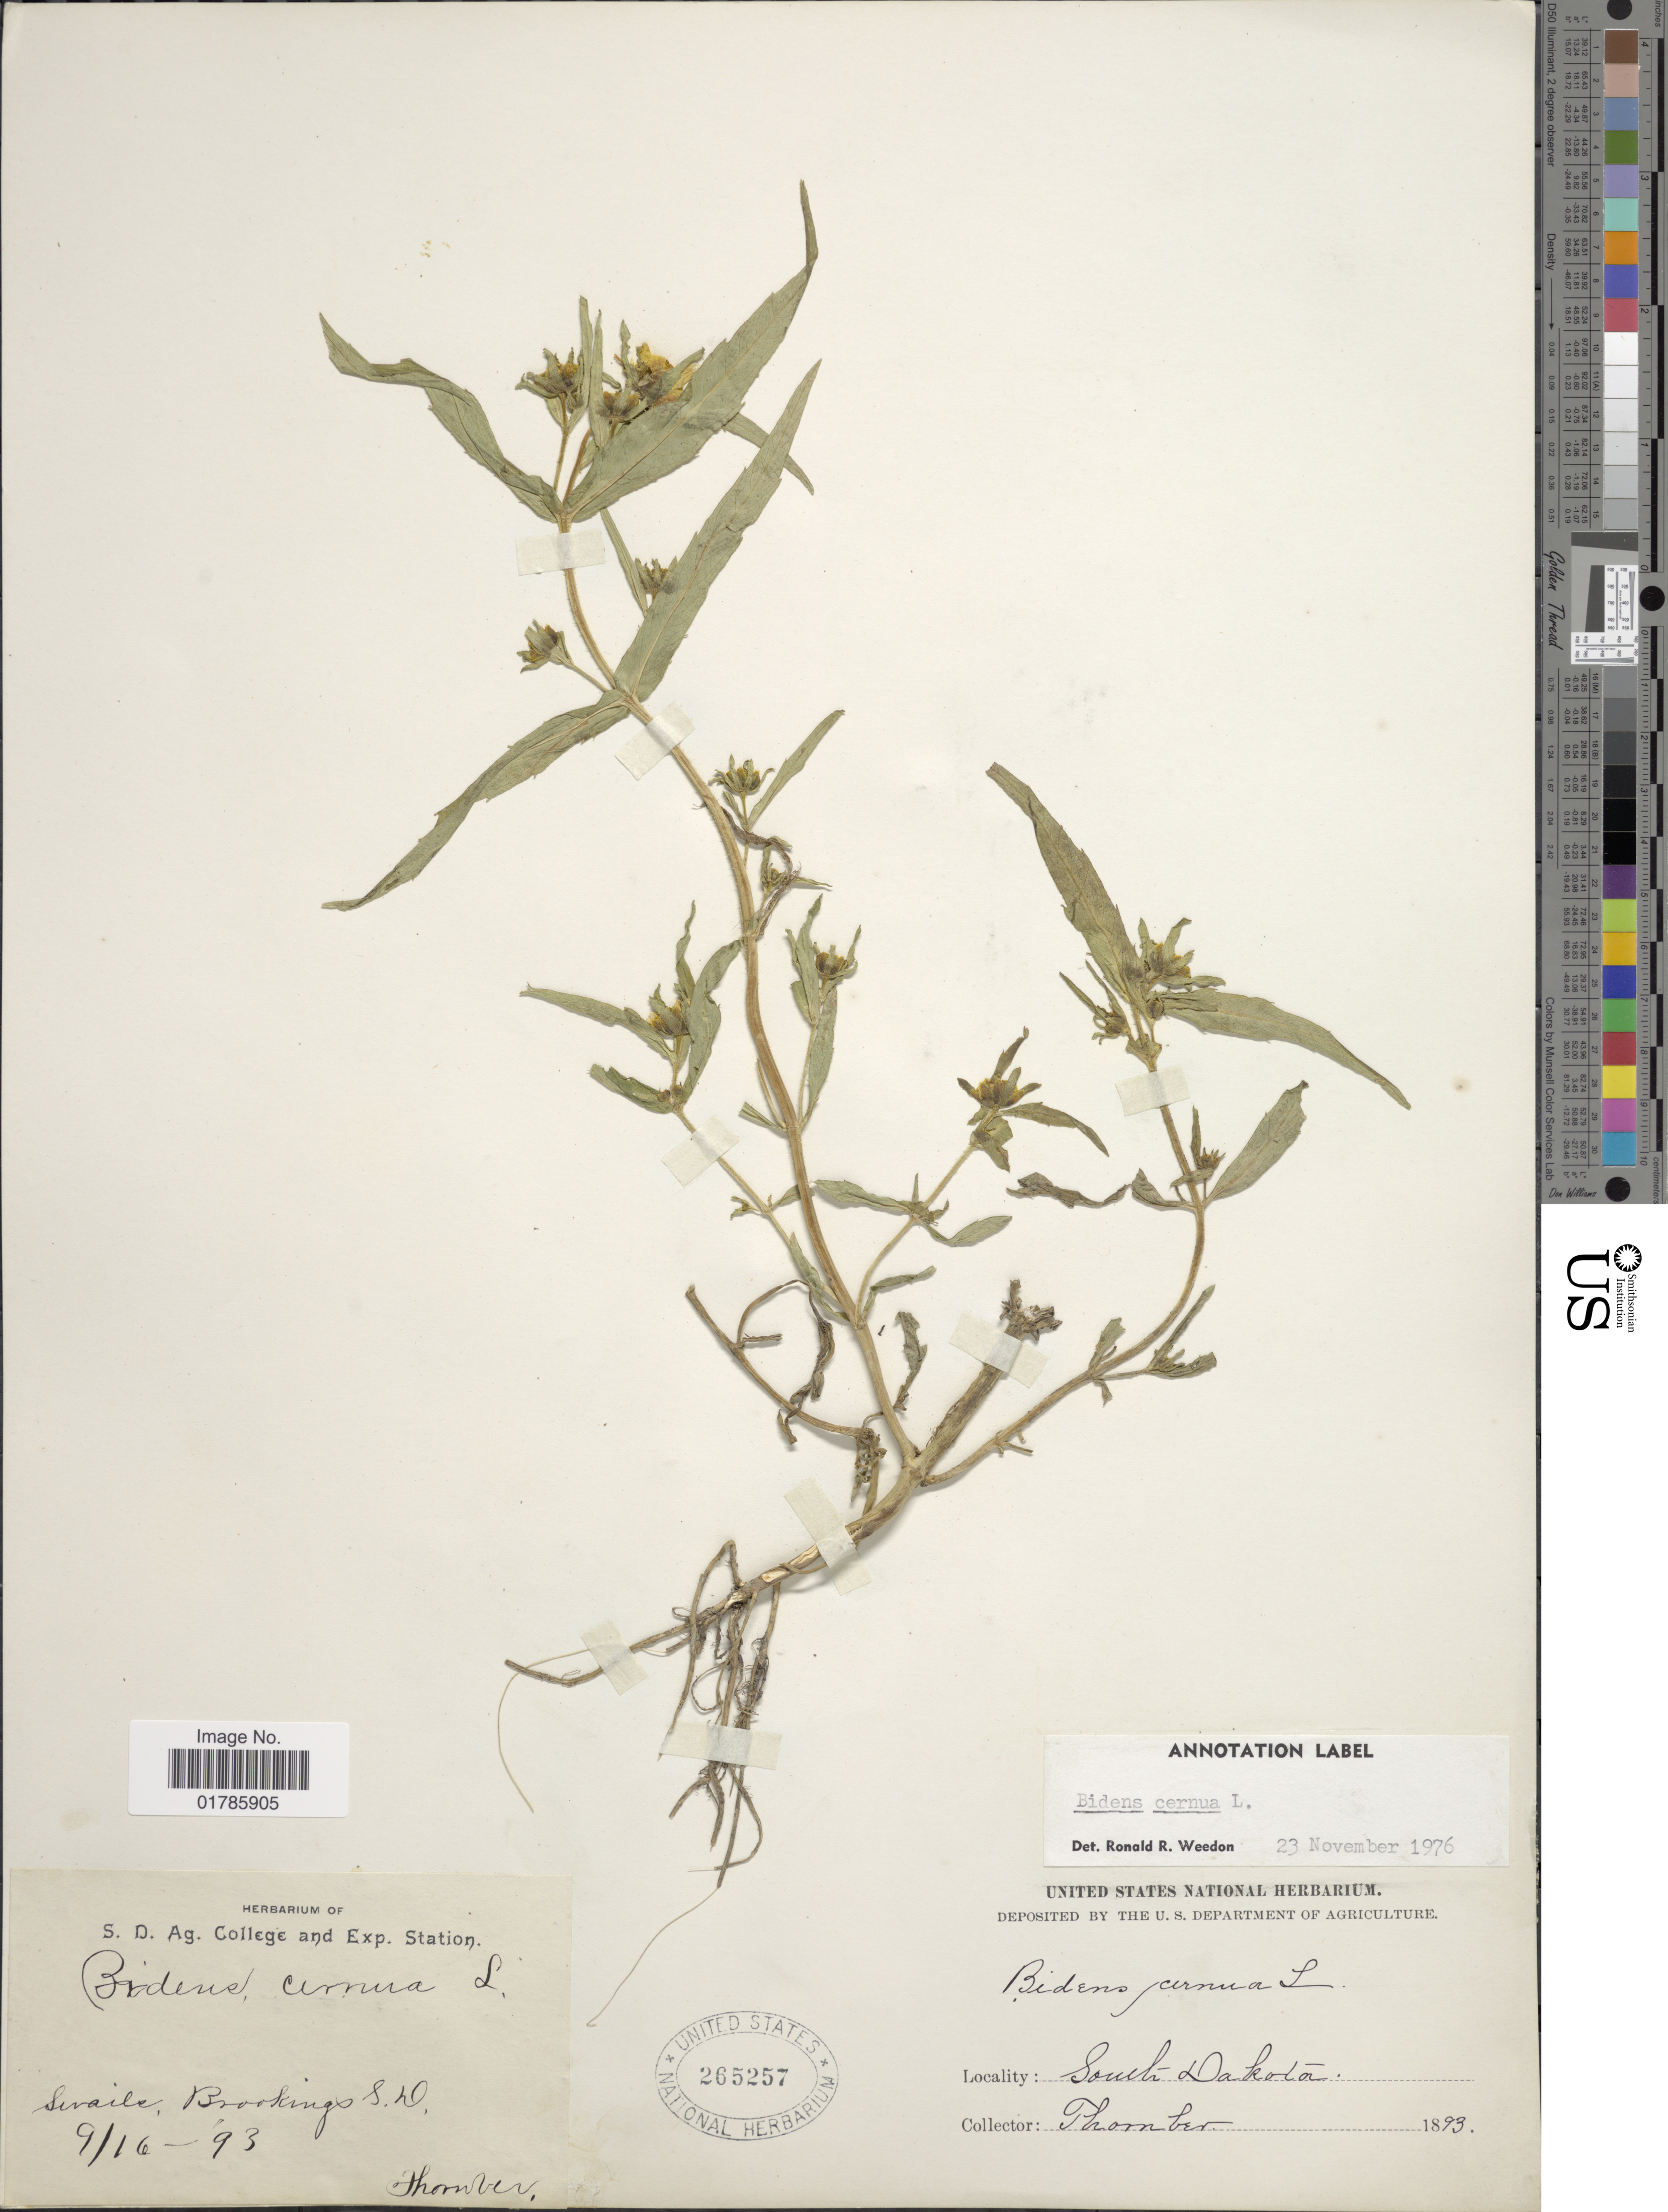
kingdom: Plantae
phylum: Tracheophyta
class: Magnoliopsida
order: Asterales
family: Asteraceae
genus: Bidens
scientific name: Bidens cernua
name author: L.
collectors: J. Thornber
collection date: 1893-09-16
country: United States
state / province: South Dakota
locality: Swails, Brookings [interpreted]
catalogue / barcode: US 265257